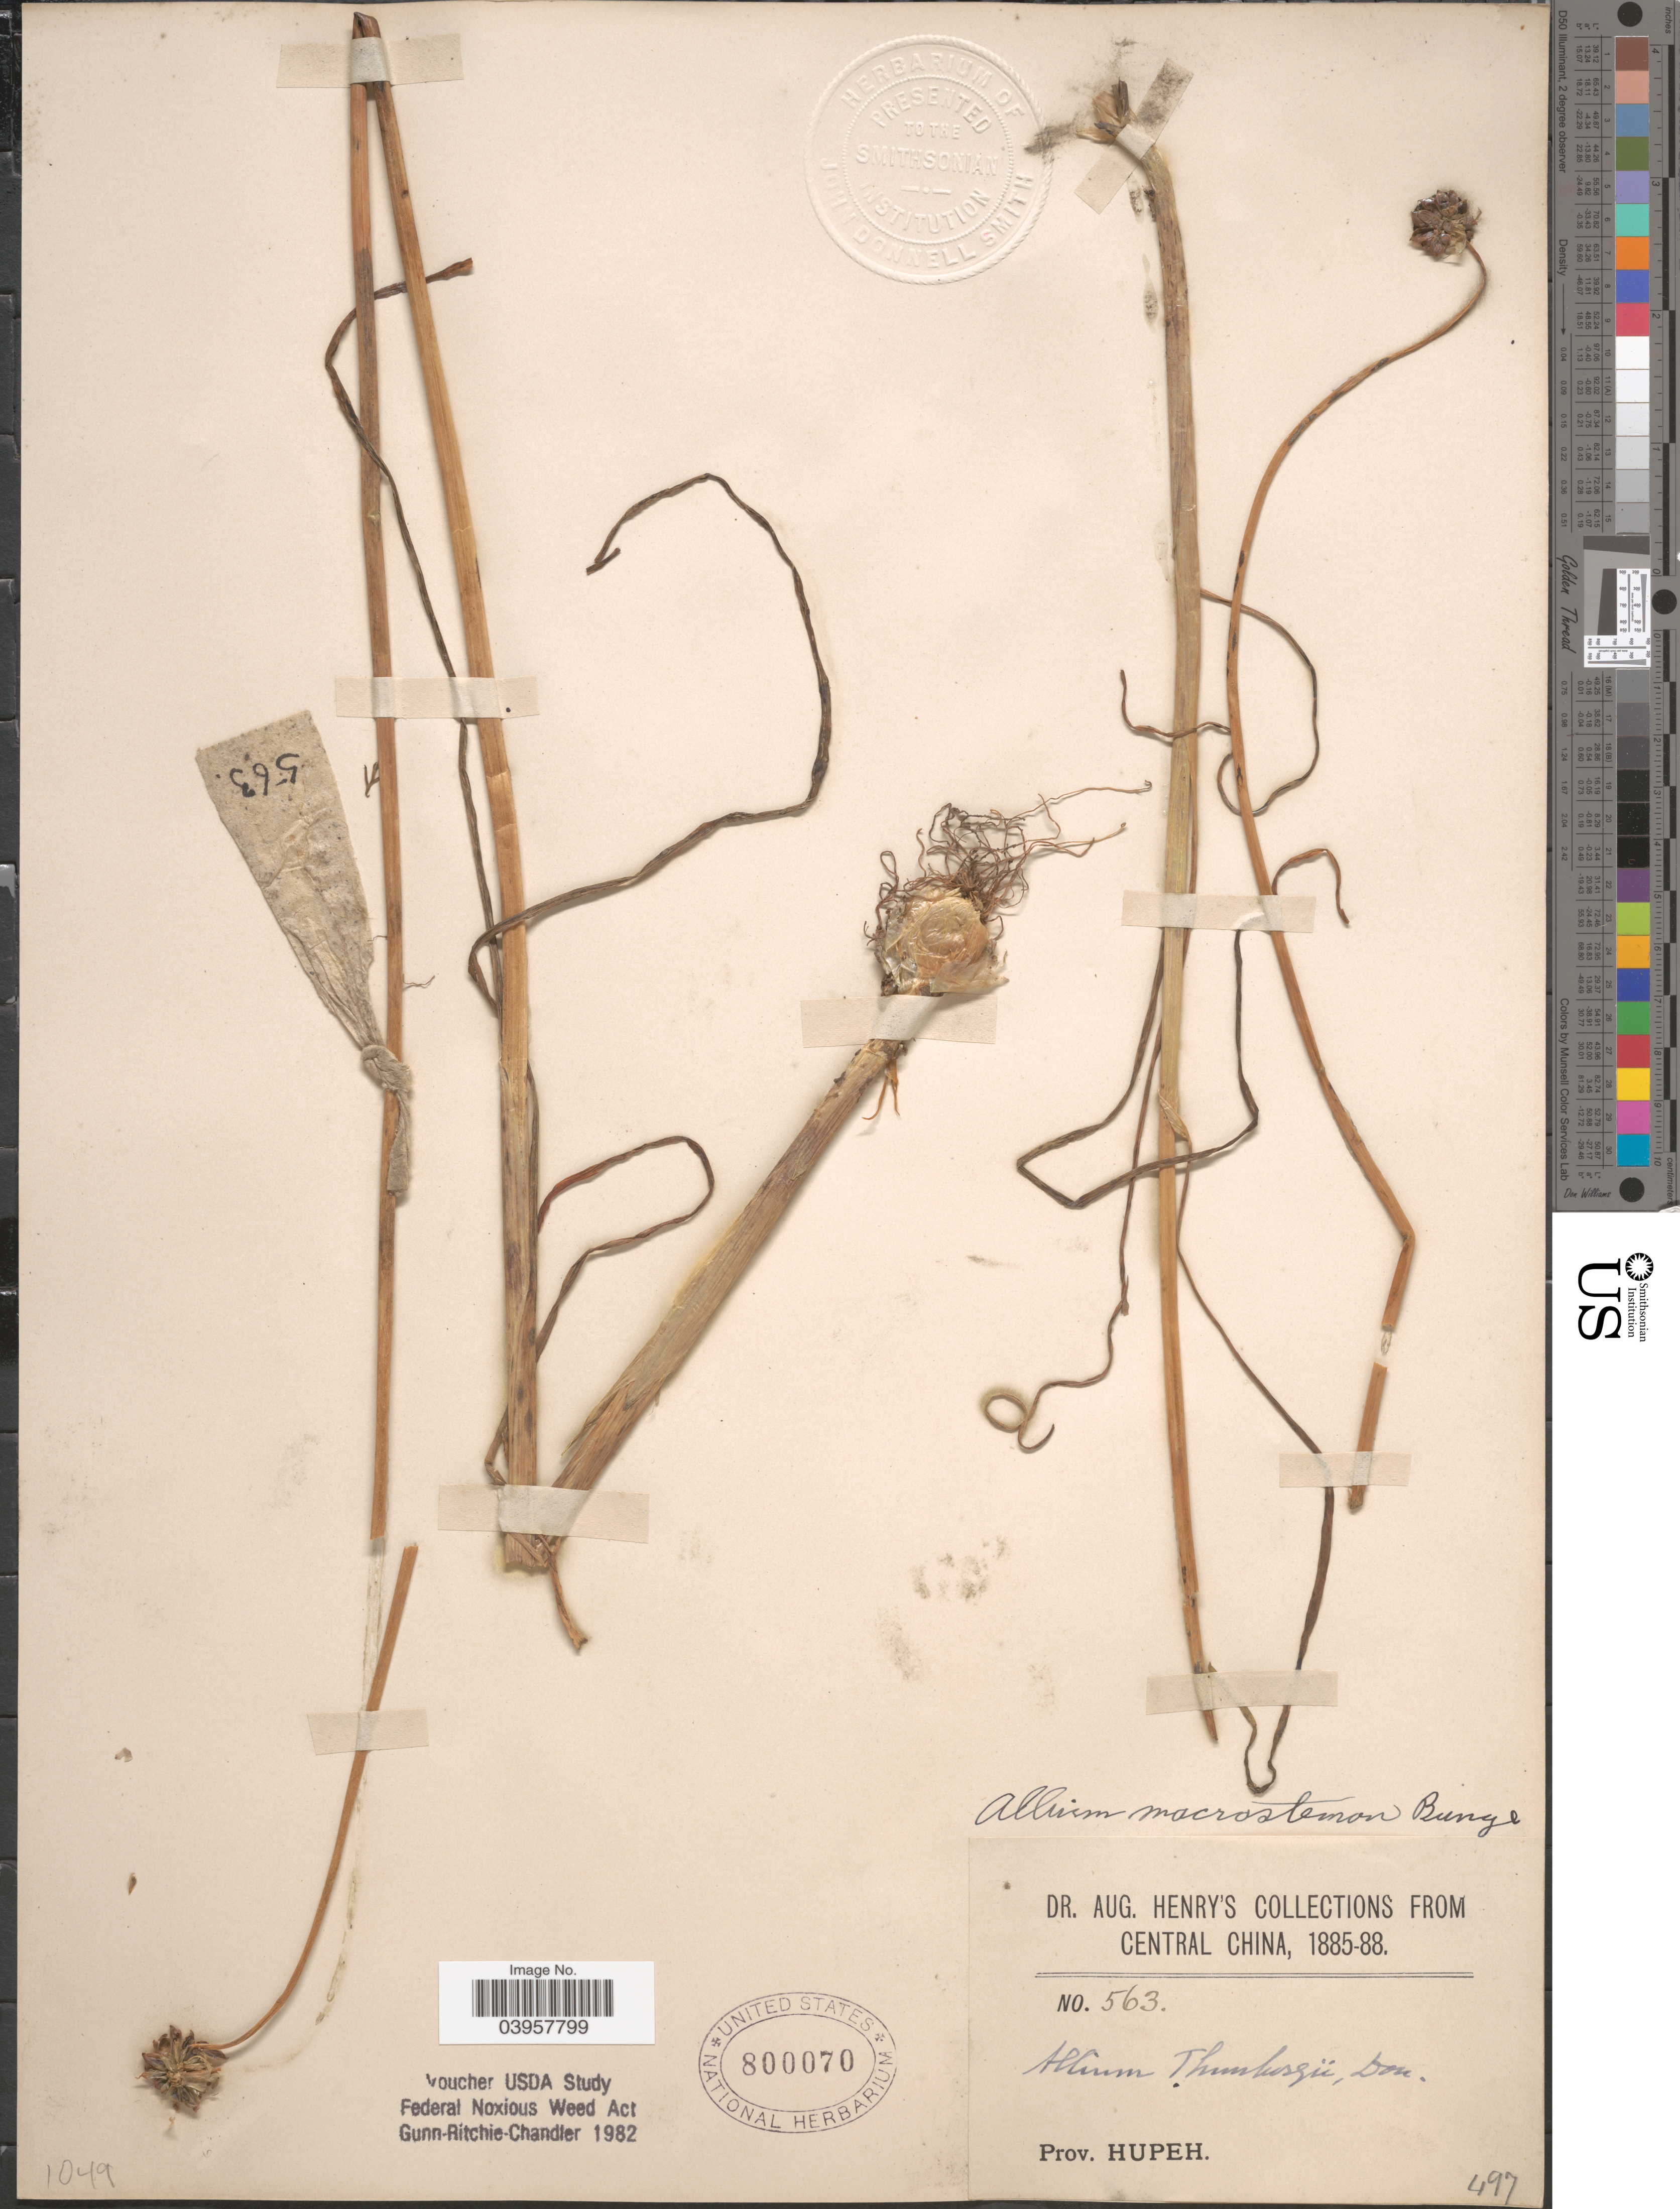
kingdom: Plantae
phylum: Tracheophyta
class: Liliopsida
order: Asparagales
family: Amaryllidaceae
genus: Allium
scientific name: Allium macrostemon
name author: Bunge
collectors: A. Henry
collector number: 563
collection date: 1885/1888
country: China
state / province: Hubei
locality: Central China. Prov. Hupeh.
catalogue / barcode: US 800070